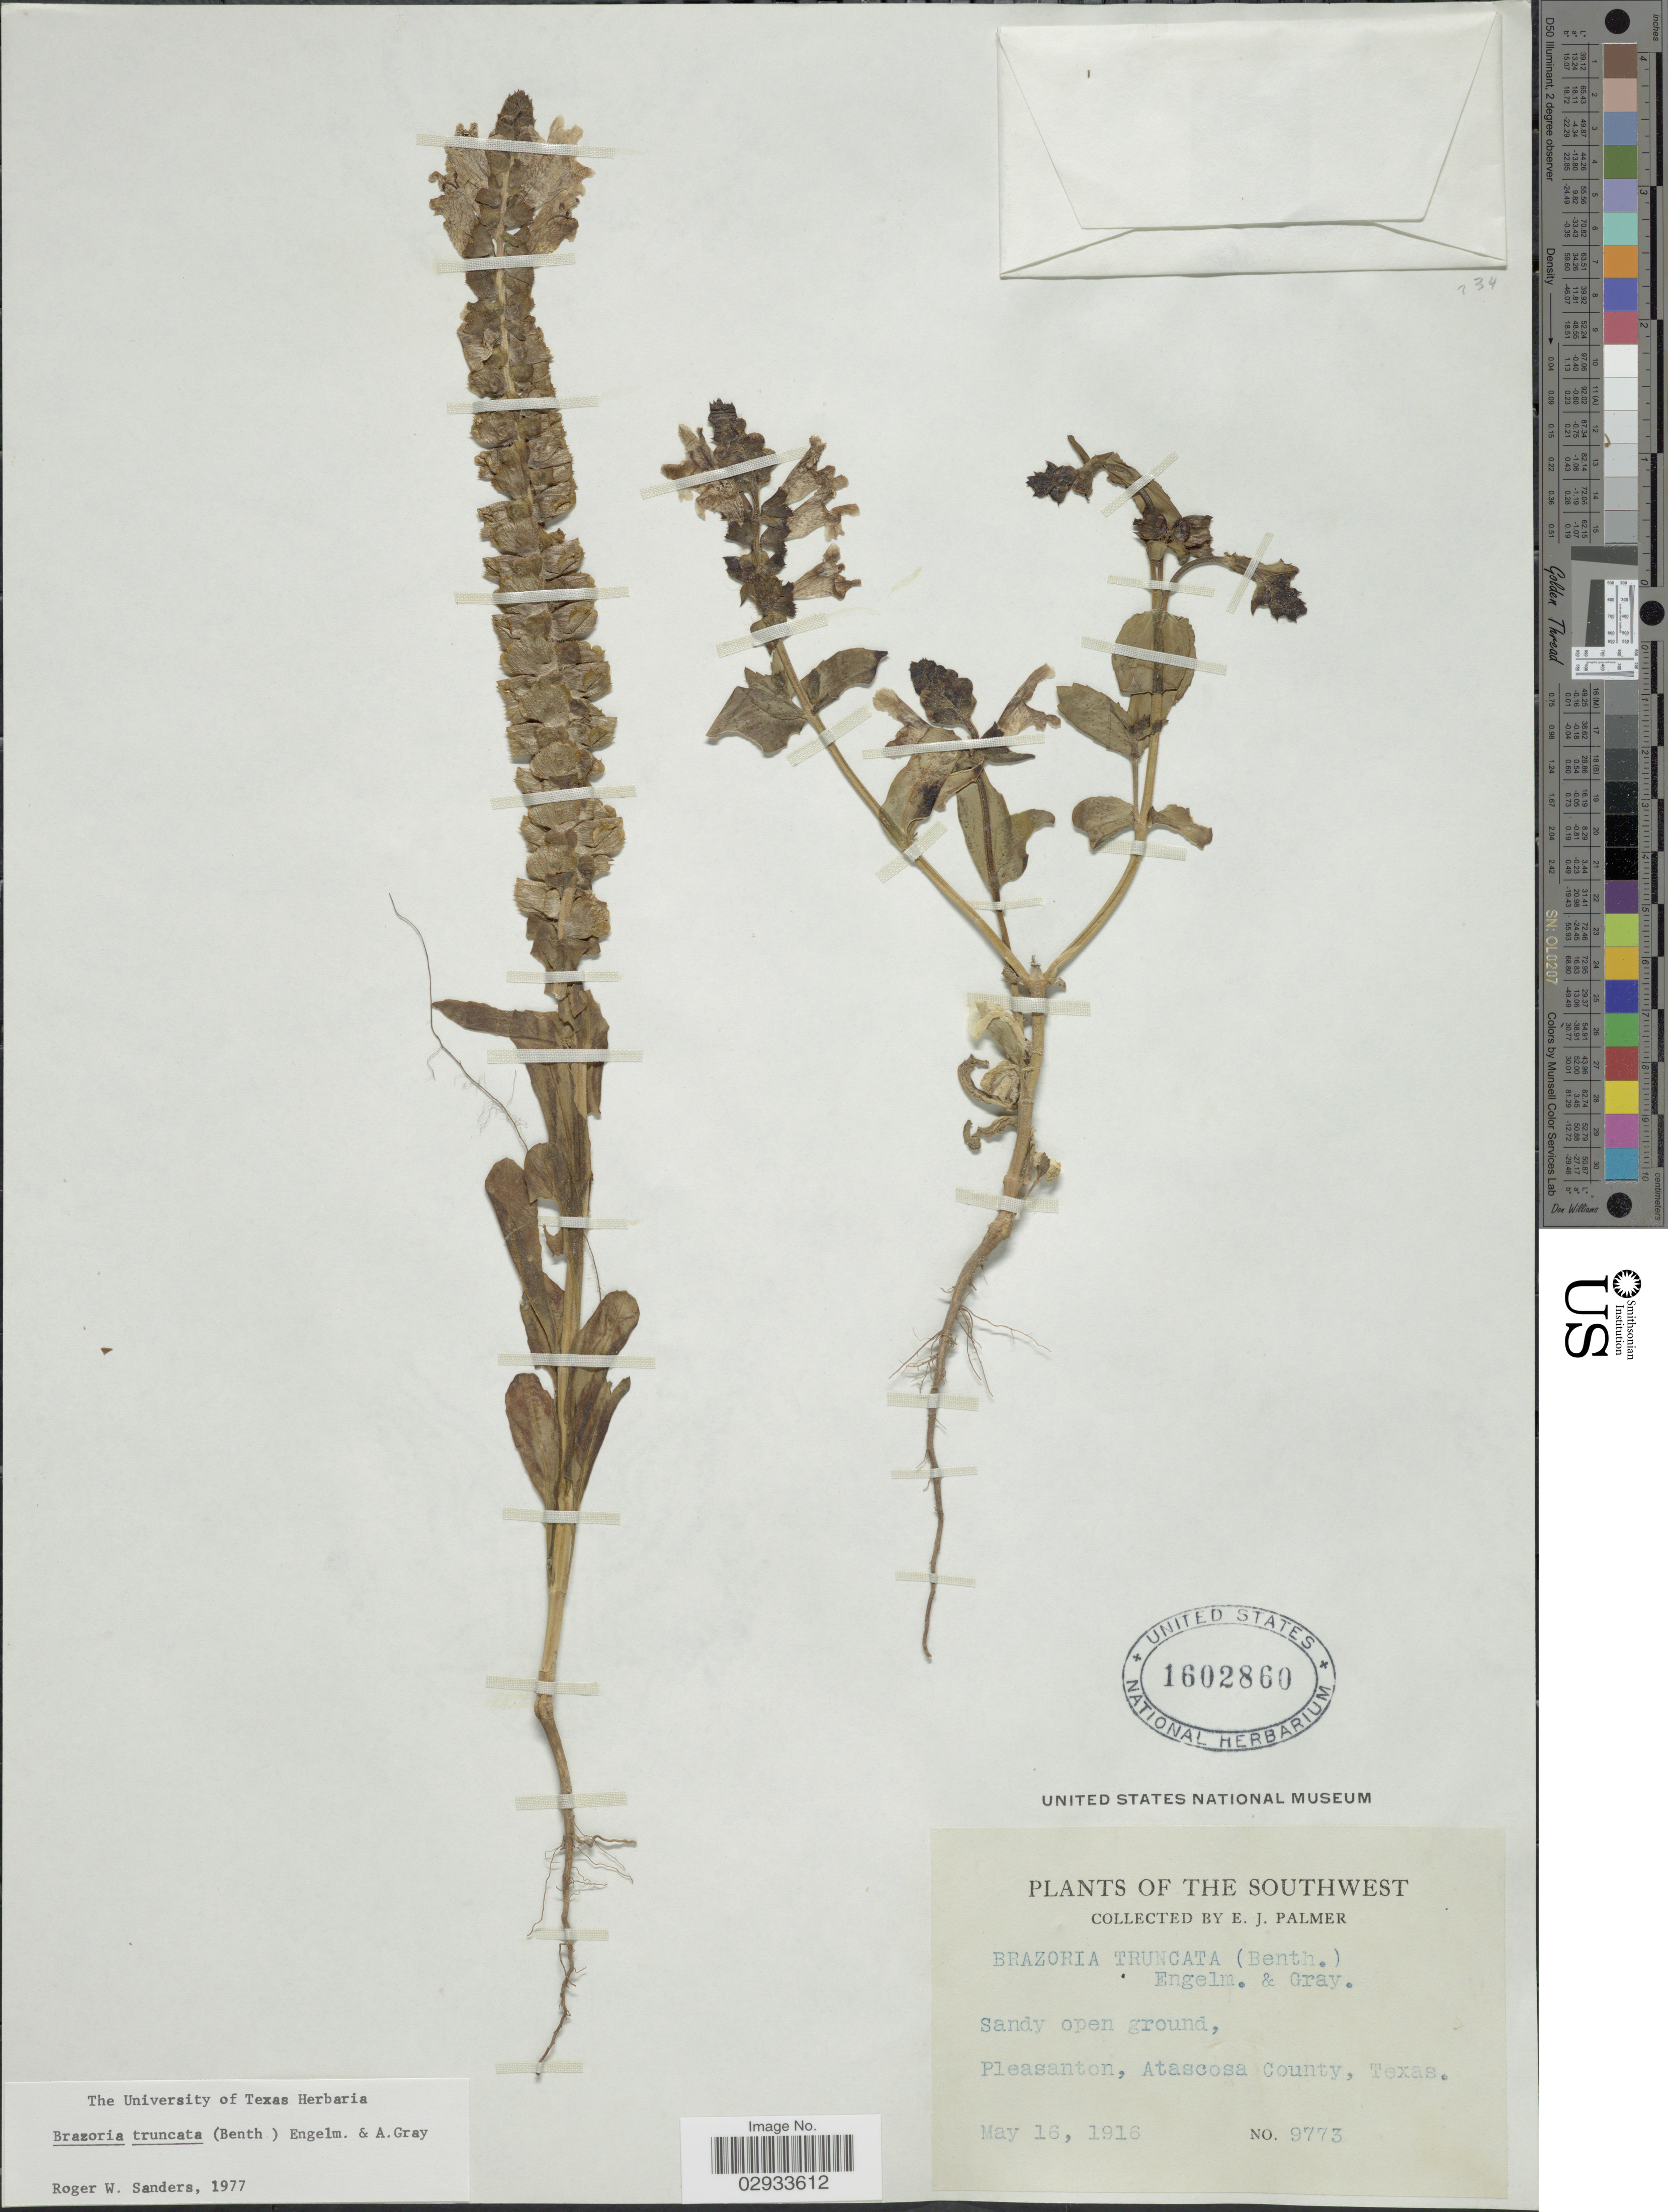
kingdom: Plantae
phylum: Tracheophyta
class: Magnoliopsida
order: Lamiales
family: Lamiaceae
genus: Brazoria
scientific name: Brazoria truncata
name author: (Benth.) Engelm. & A. Gray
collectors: E. J. Palmer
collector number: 9773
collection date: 1916-05-16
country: United States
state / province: Texas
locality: The Southwest, Pleasanton, Atascosa County, Texas.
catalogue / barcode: US 1602860